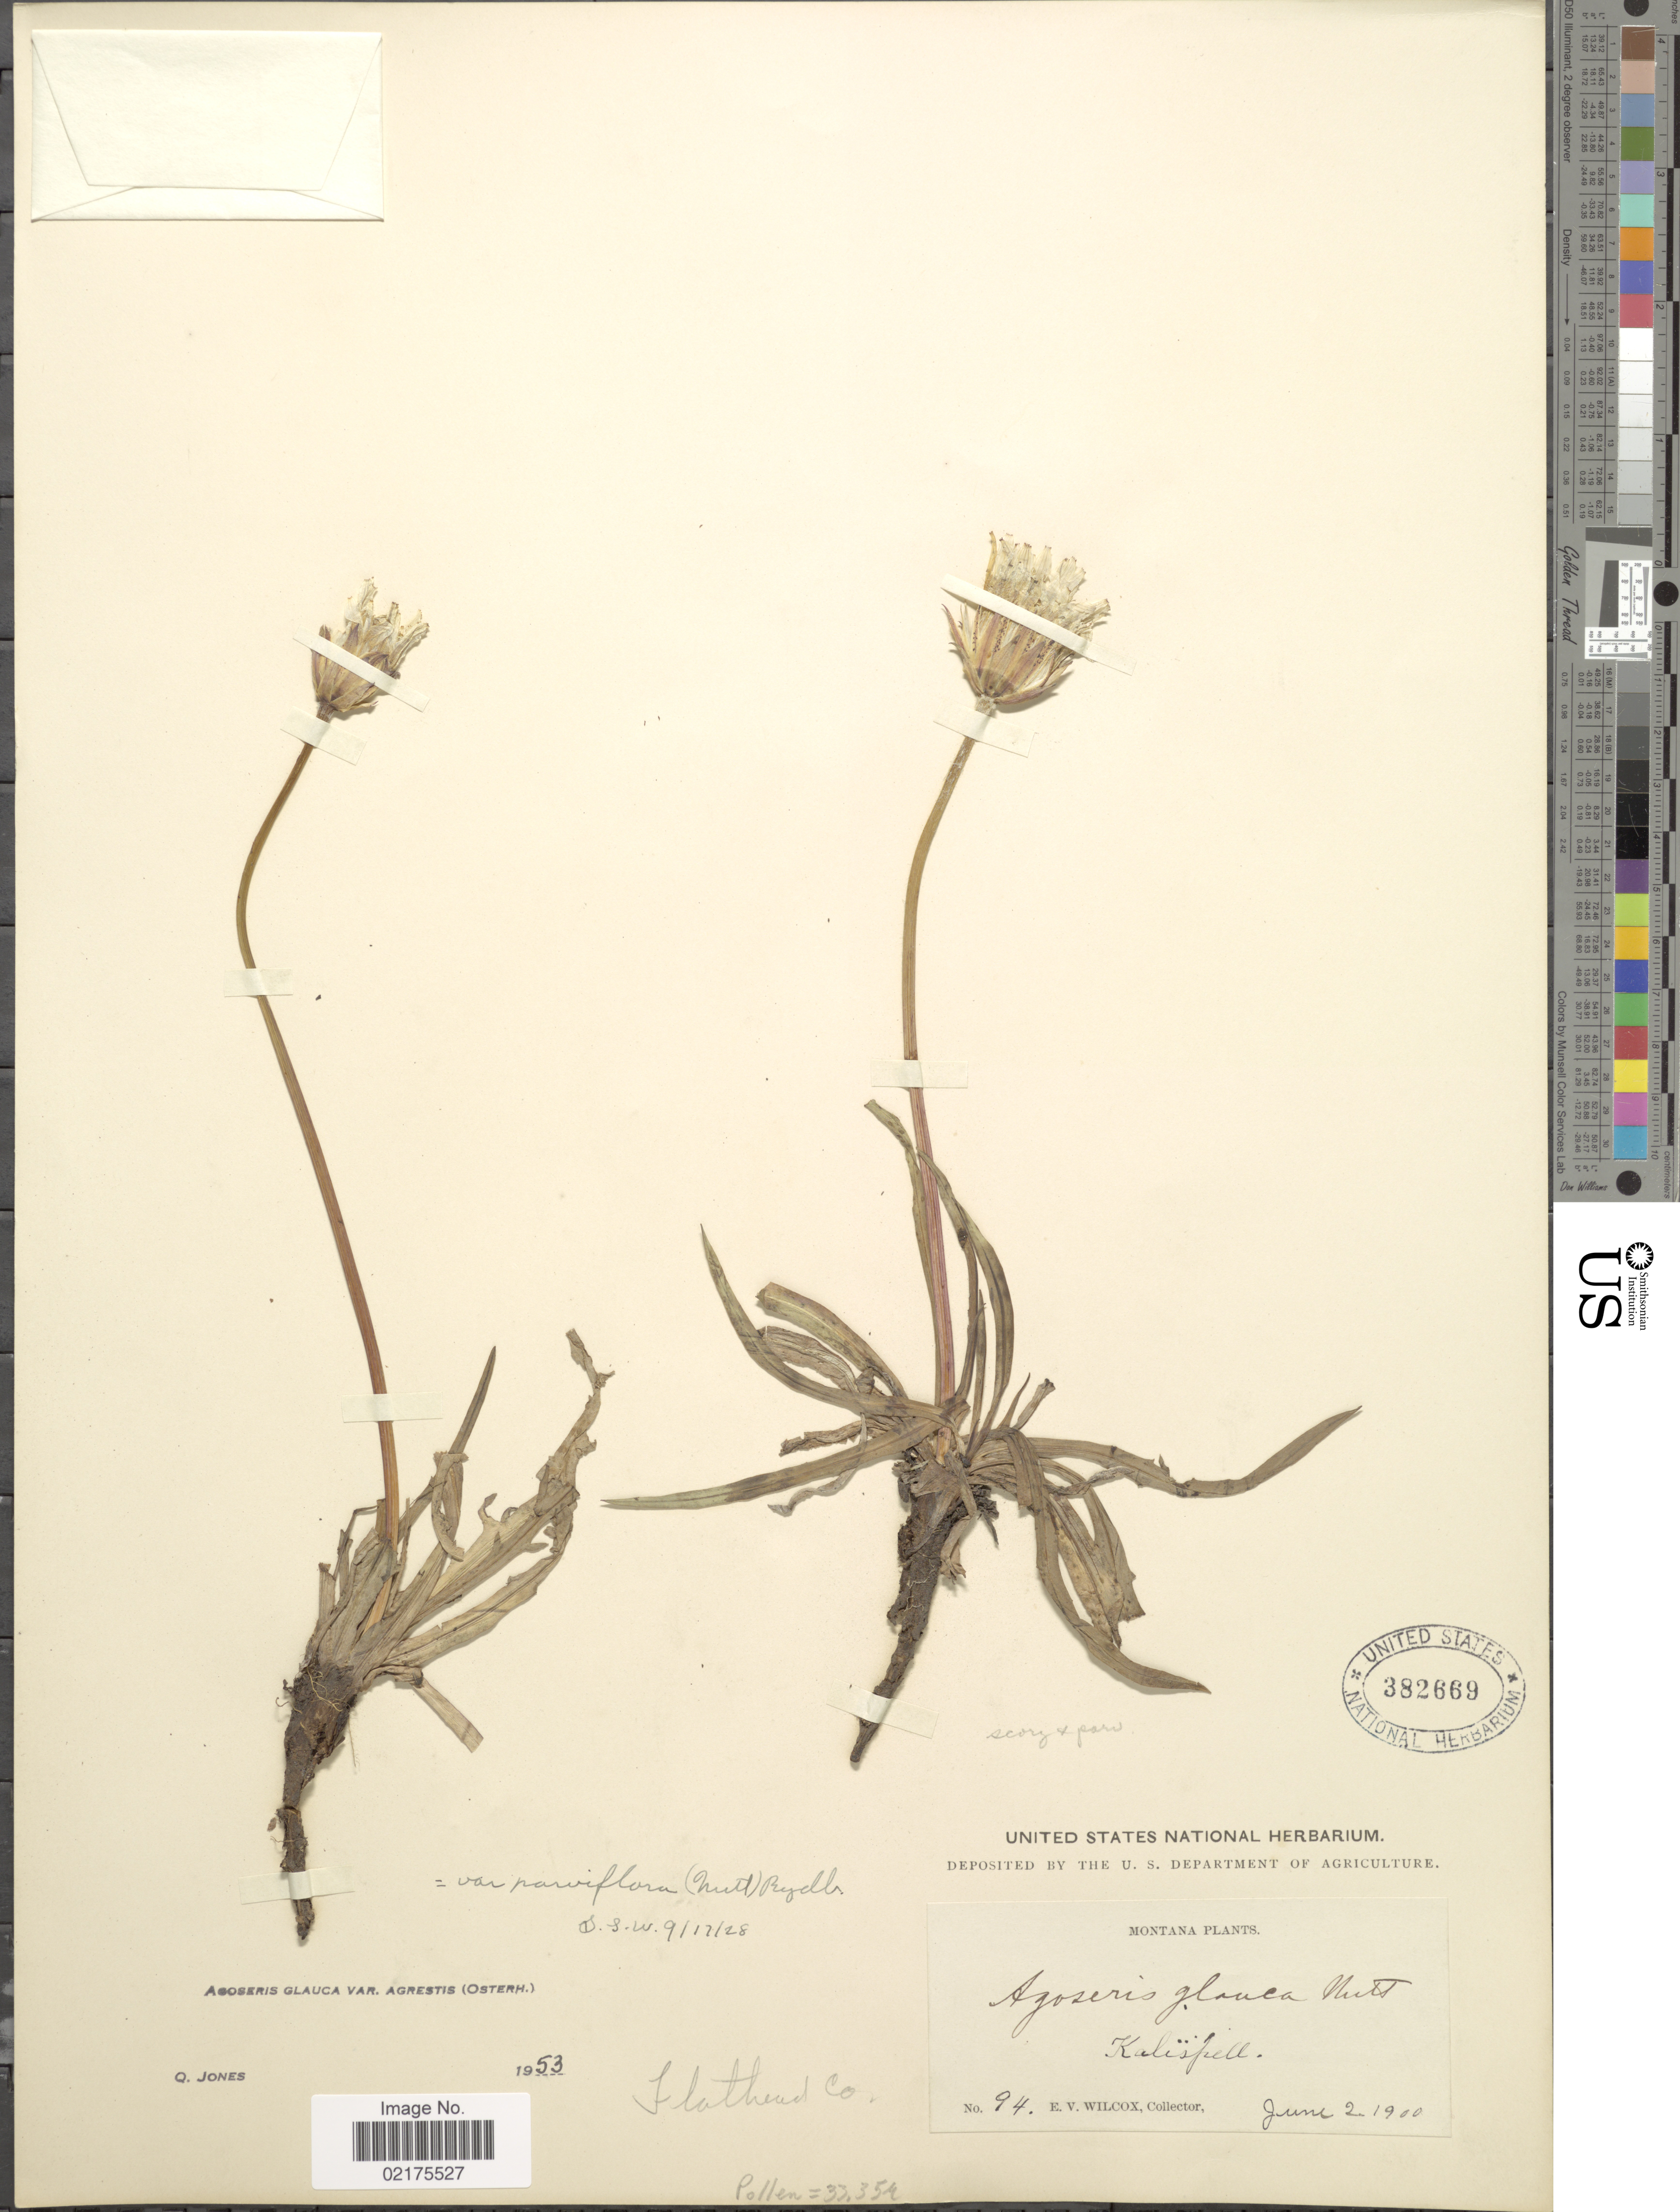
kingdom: Plantae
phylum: Tracheophyta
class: Magnoliopsida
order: Asterales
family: Asteraceae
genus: Agoseris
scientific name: Agoseris glauca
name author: (Pursh) Raf.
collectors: E. V. Wilcox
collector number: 94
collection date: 1900-06-02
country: United States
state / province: Montana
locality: Kalisfrell: Flathead Co.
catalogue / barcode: US 382669